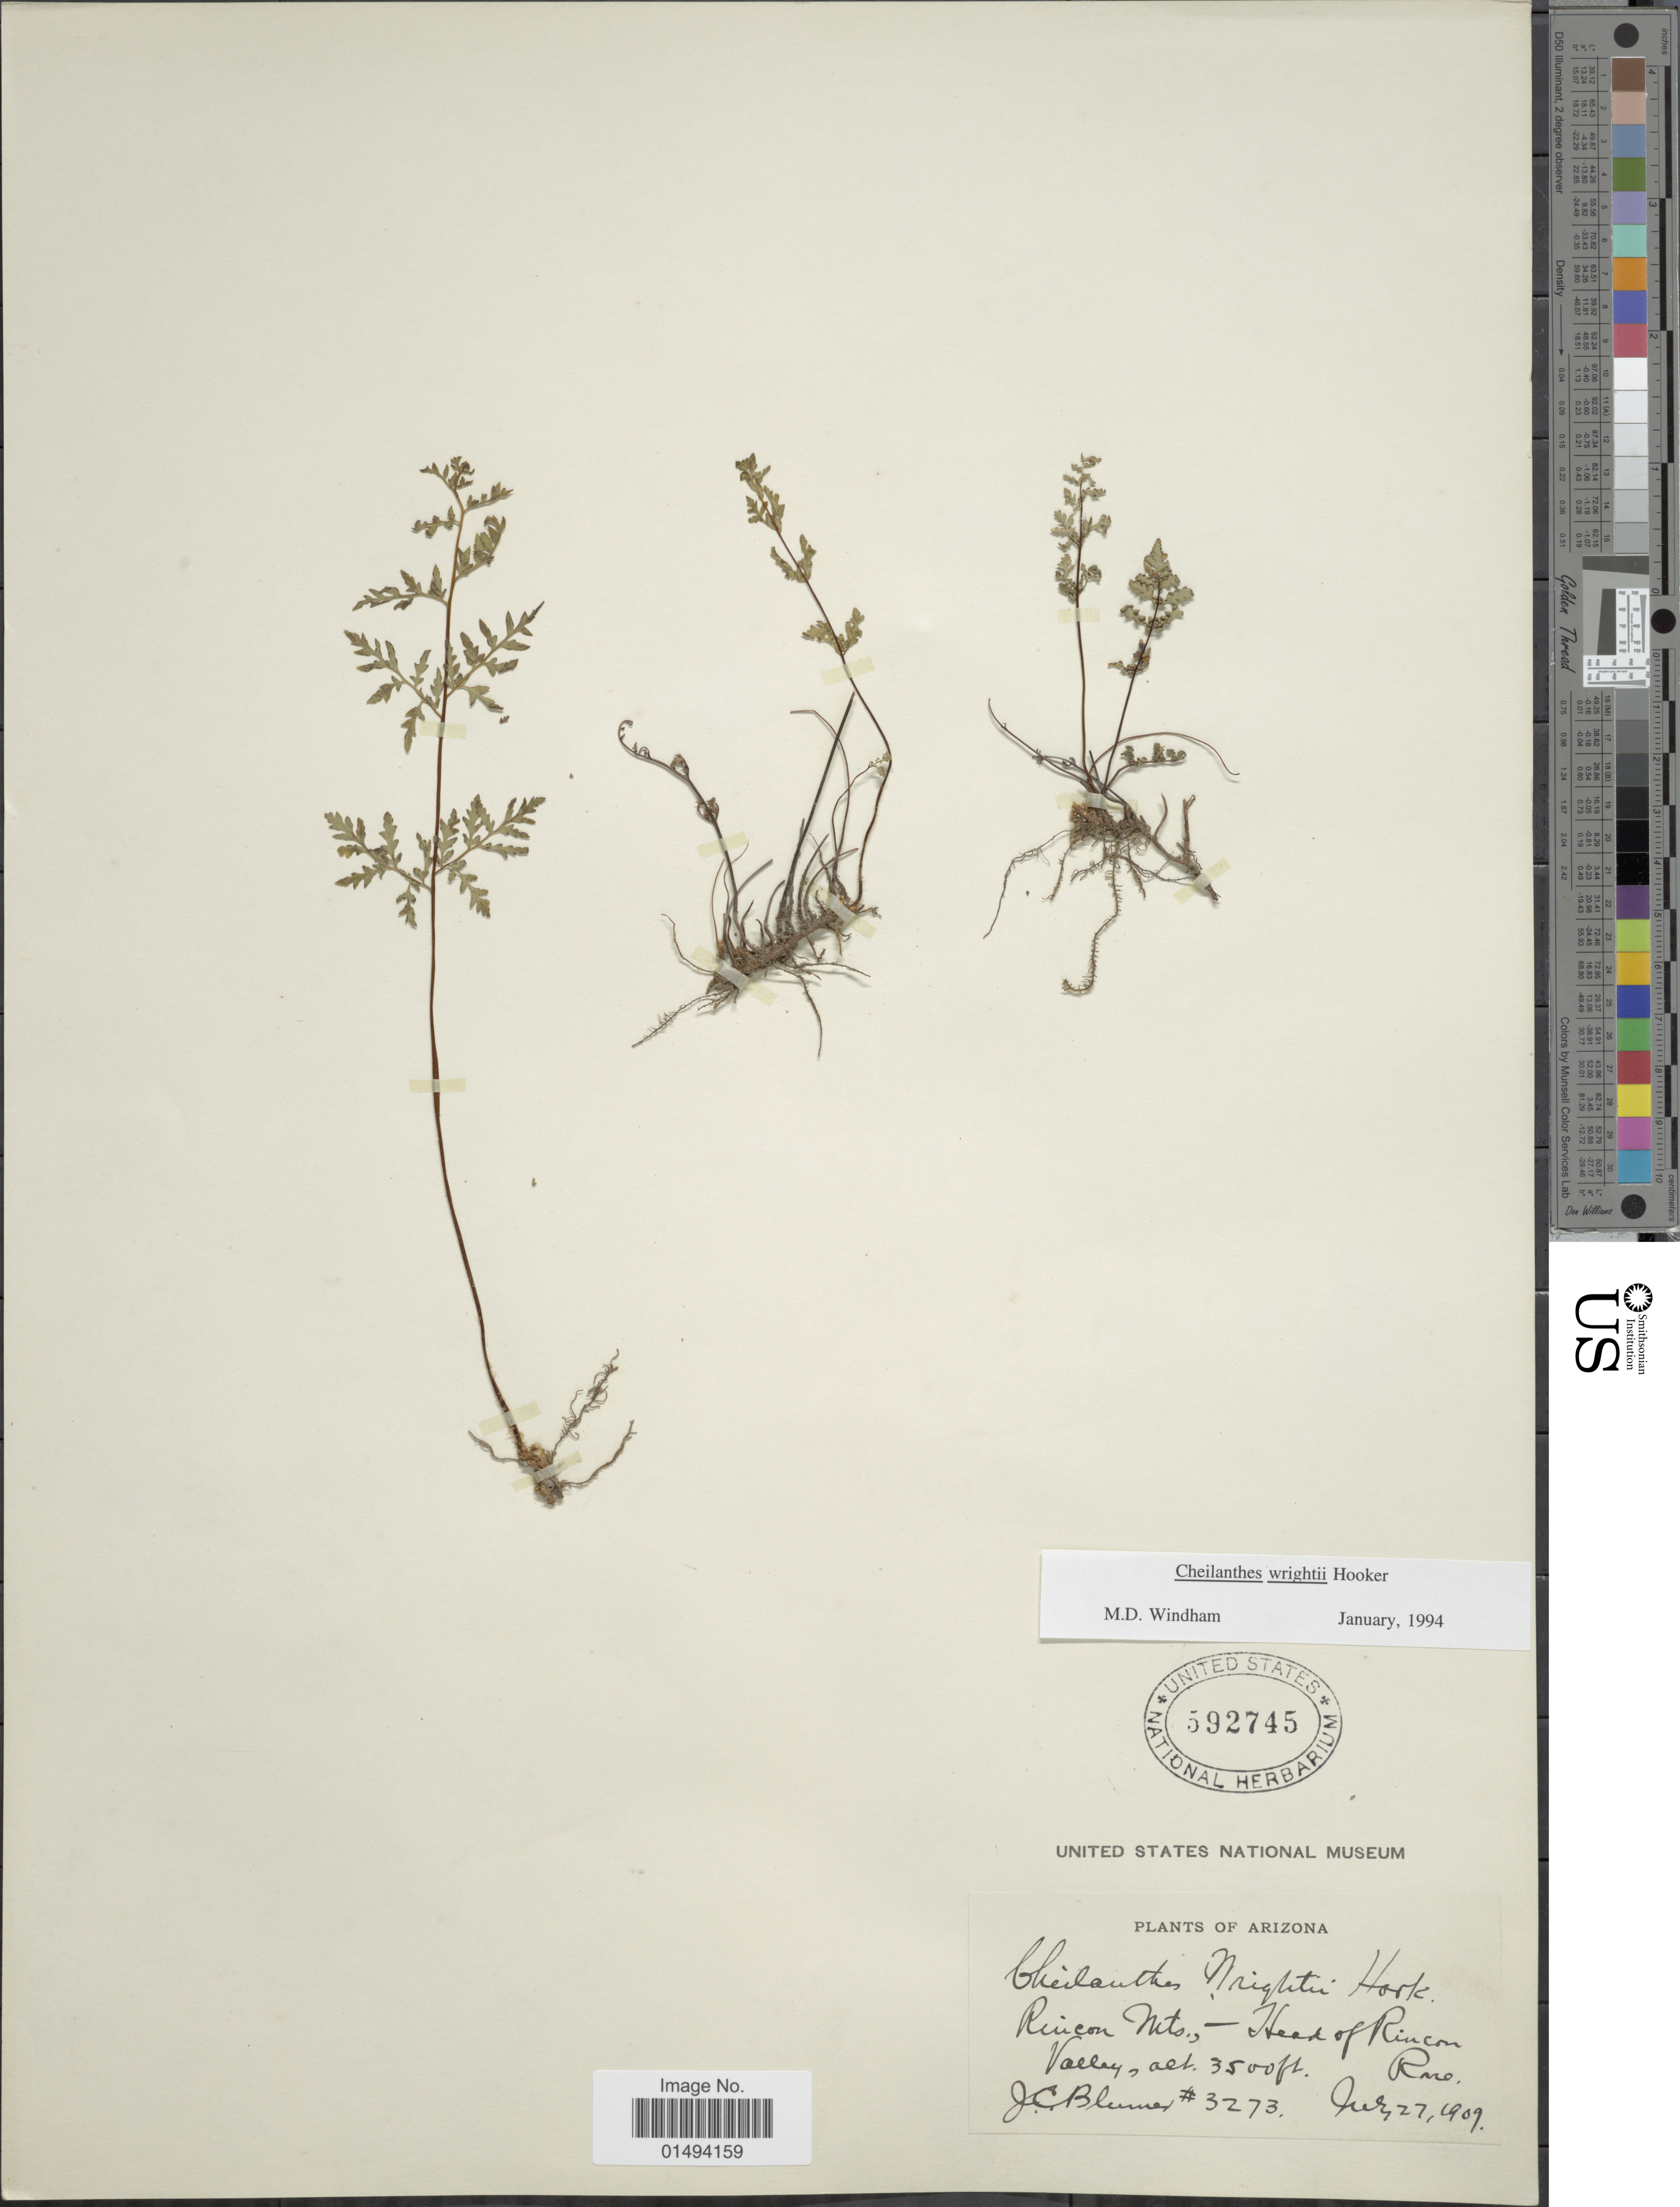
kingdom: Plantae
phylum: Tracheophyta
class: Polypodiopsida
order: Polypodiales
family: Pteridaceae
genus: Myriopteris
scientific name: Myriopteris wrightii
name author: (Hook.) Grusz & Windham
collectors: J. C. Blumer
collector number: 3273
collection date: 1909-07-27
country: United States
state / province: Arizona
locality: Arizona, Rincon Mts. Head of Rincon Valley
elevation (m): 1067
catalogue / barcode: US 592745